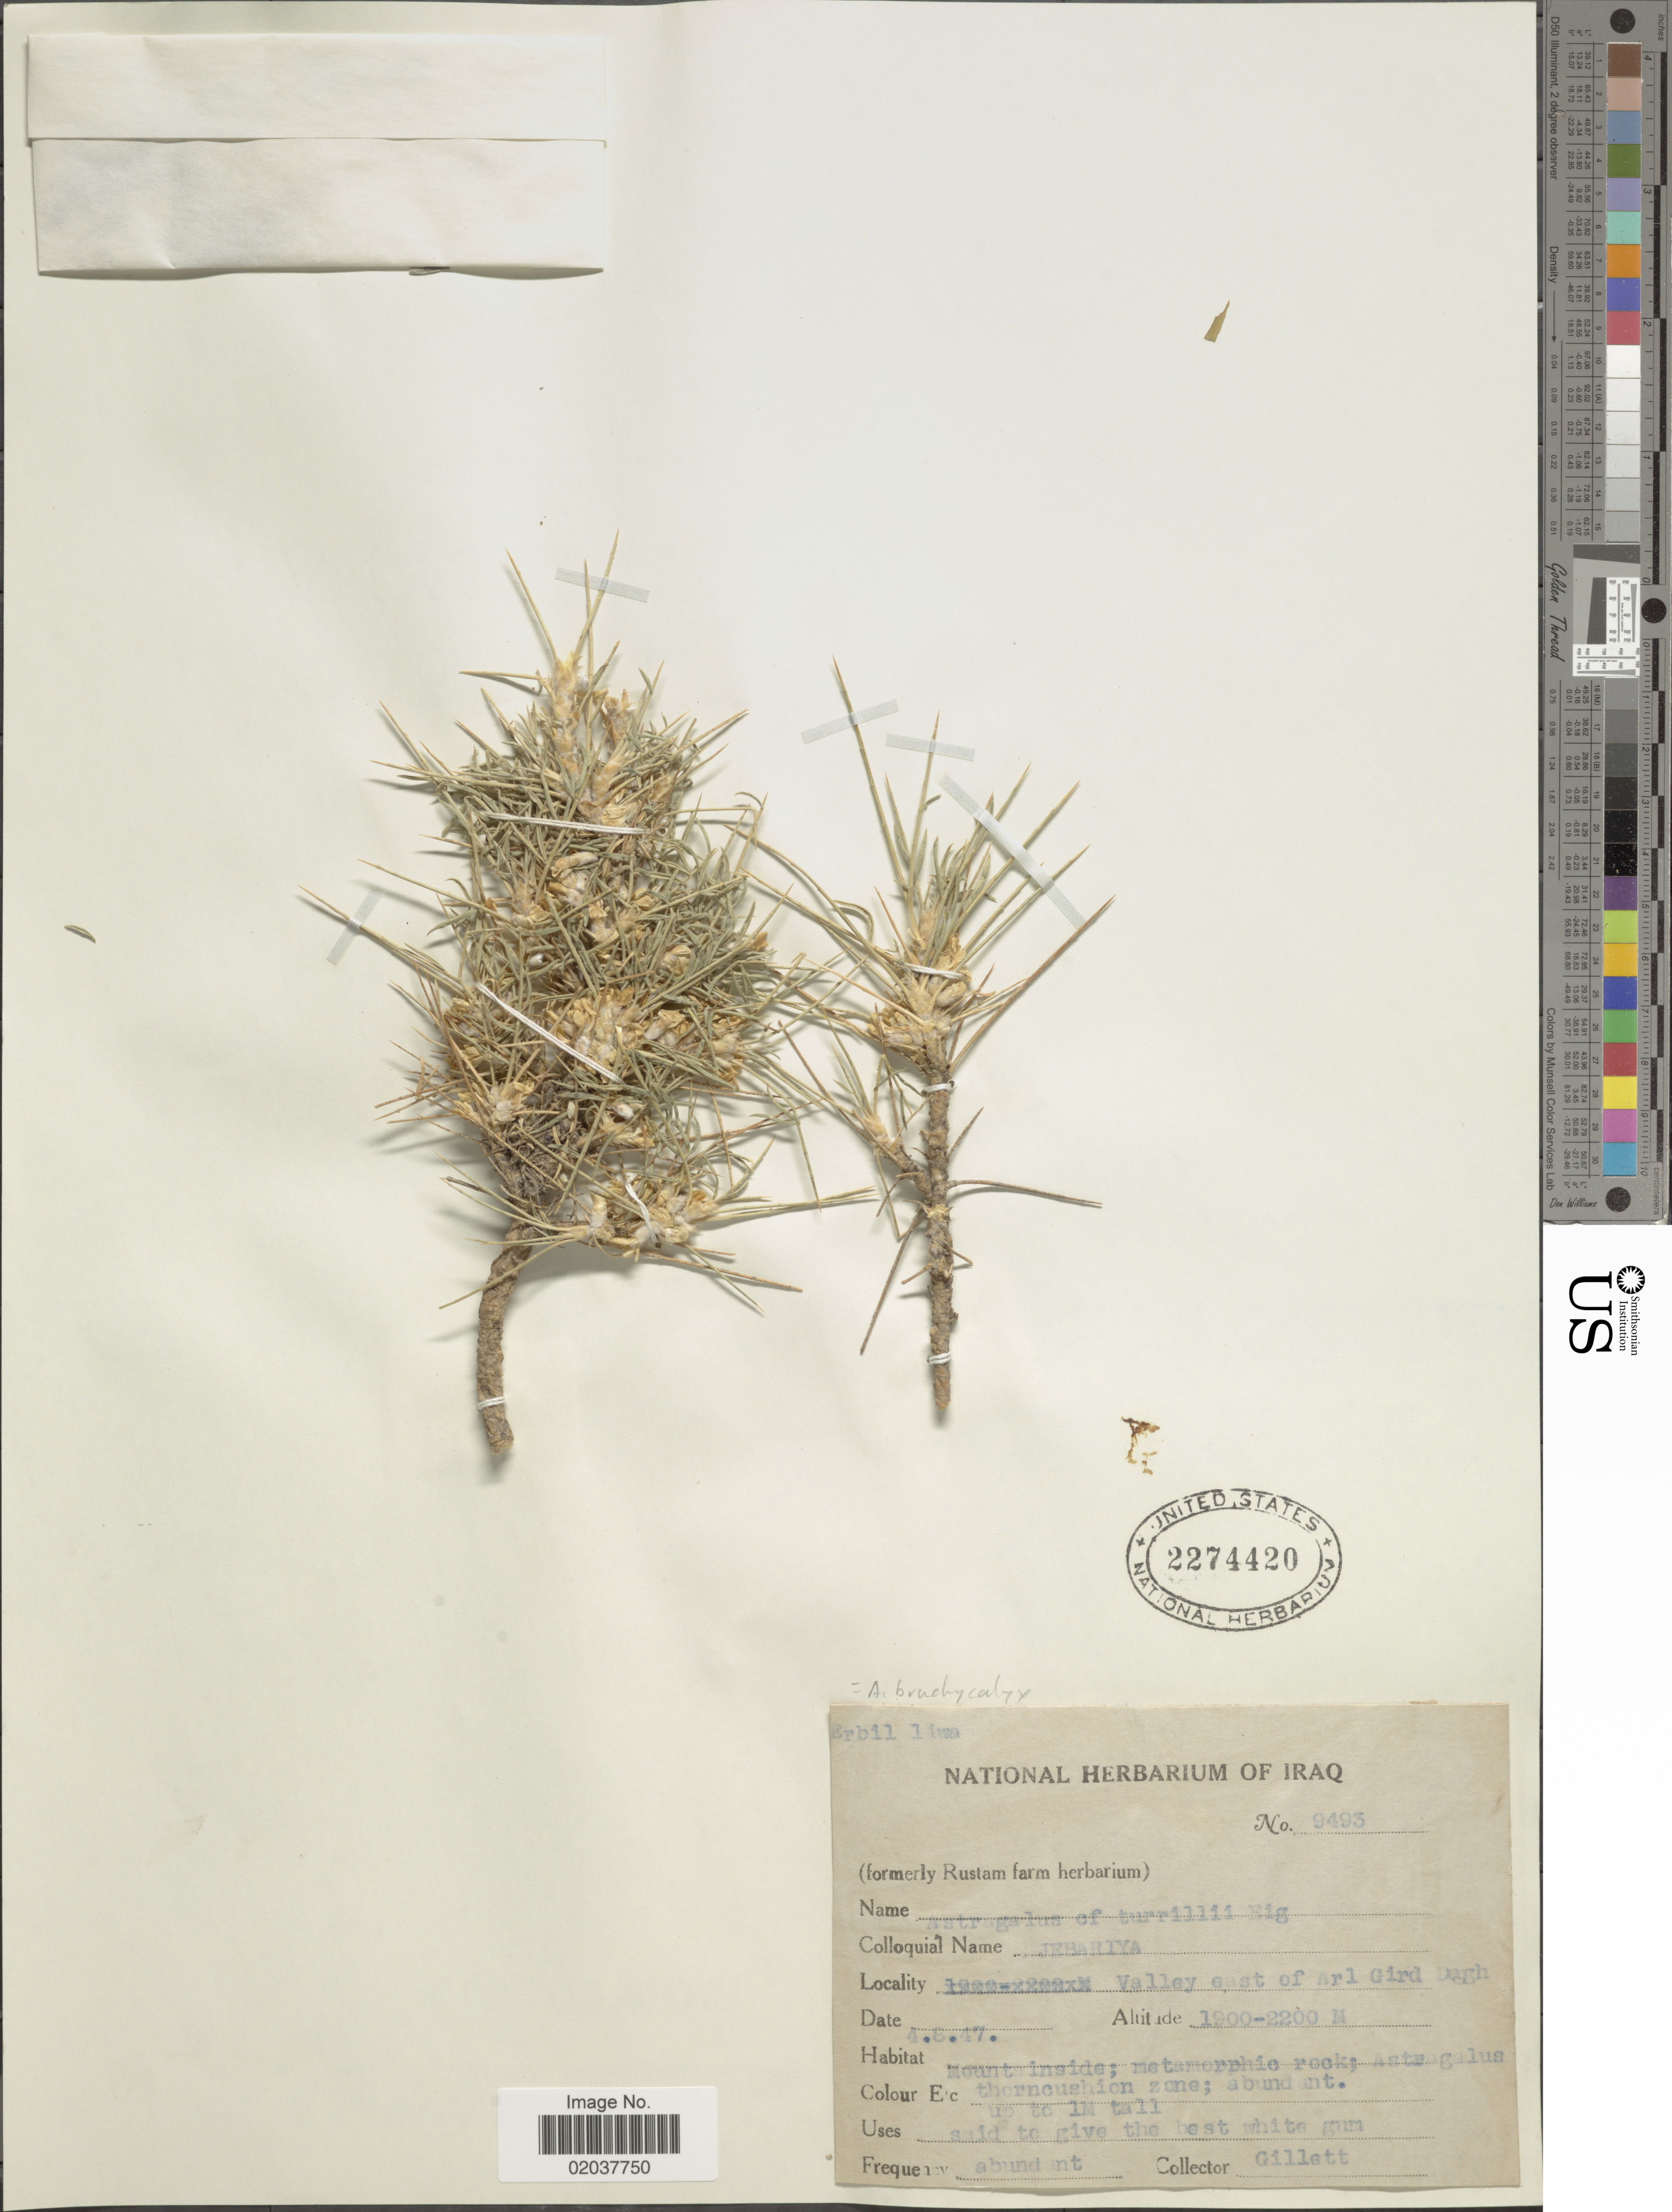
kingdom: Plantae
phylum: Tracheophyta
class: Magnoliopsida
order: Fabales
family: Fabaceae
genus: Astragalus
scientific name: Astragalus brachycalyx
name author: Fisch. ex Hohen.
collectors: Gillett, --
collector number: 9493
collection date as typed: Transcribed d/m/y: 4/8/47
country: Iraq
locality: Valley east of Arl Gird Dagh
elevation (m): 1900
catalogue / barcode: US 2274420